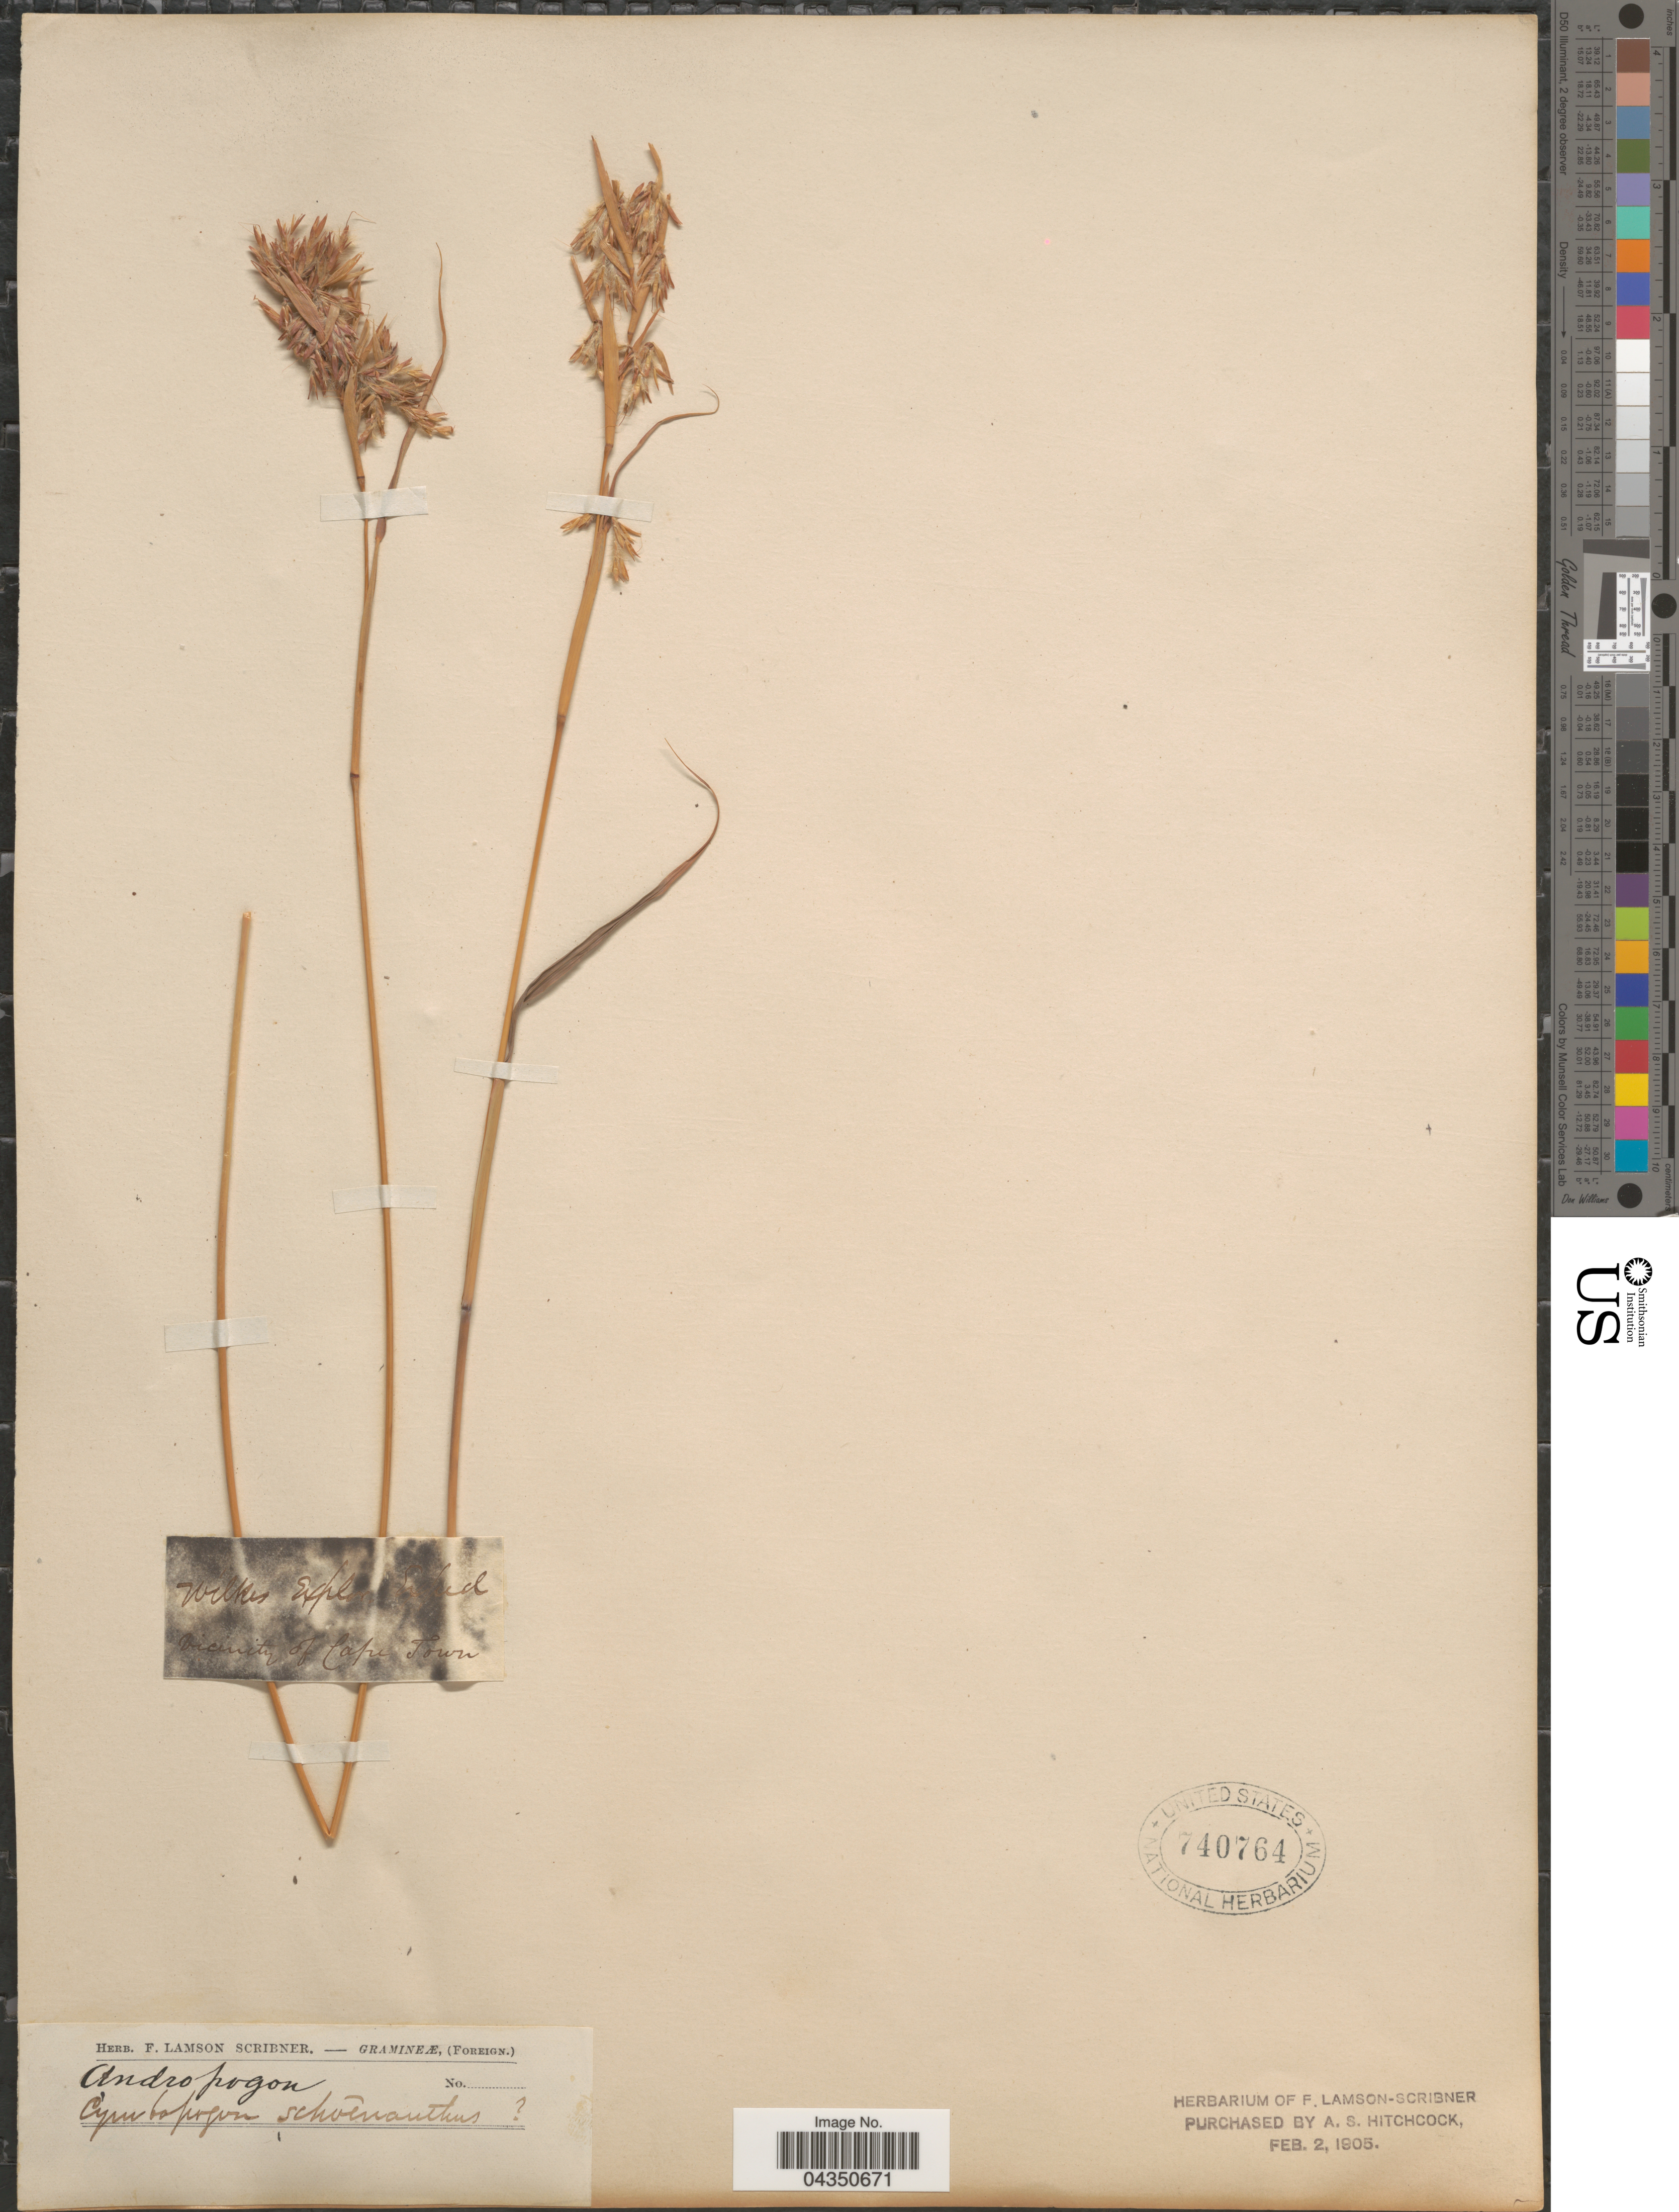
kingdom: Plantae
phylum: Tracheophyta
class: Liliopsida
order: Poales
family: Poaceae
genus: Cymbopogon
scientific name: Cymbopogon pospischillii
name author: (K. Schum.) C.E. Hubb.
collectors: ex herb. F. Lamson Scribner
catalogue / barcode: US 740764